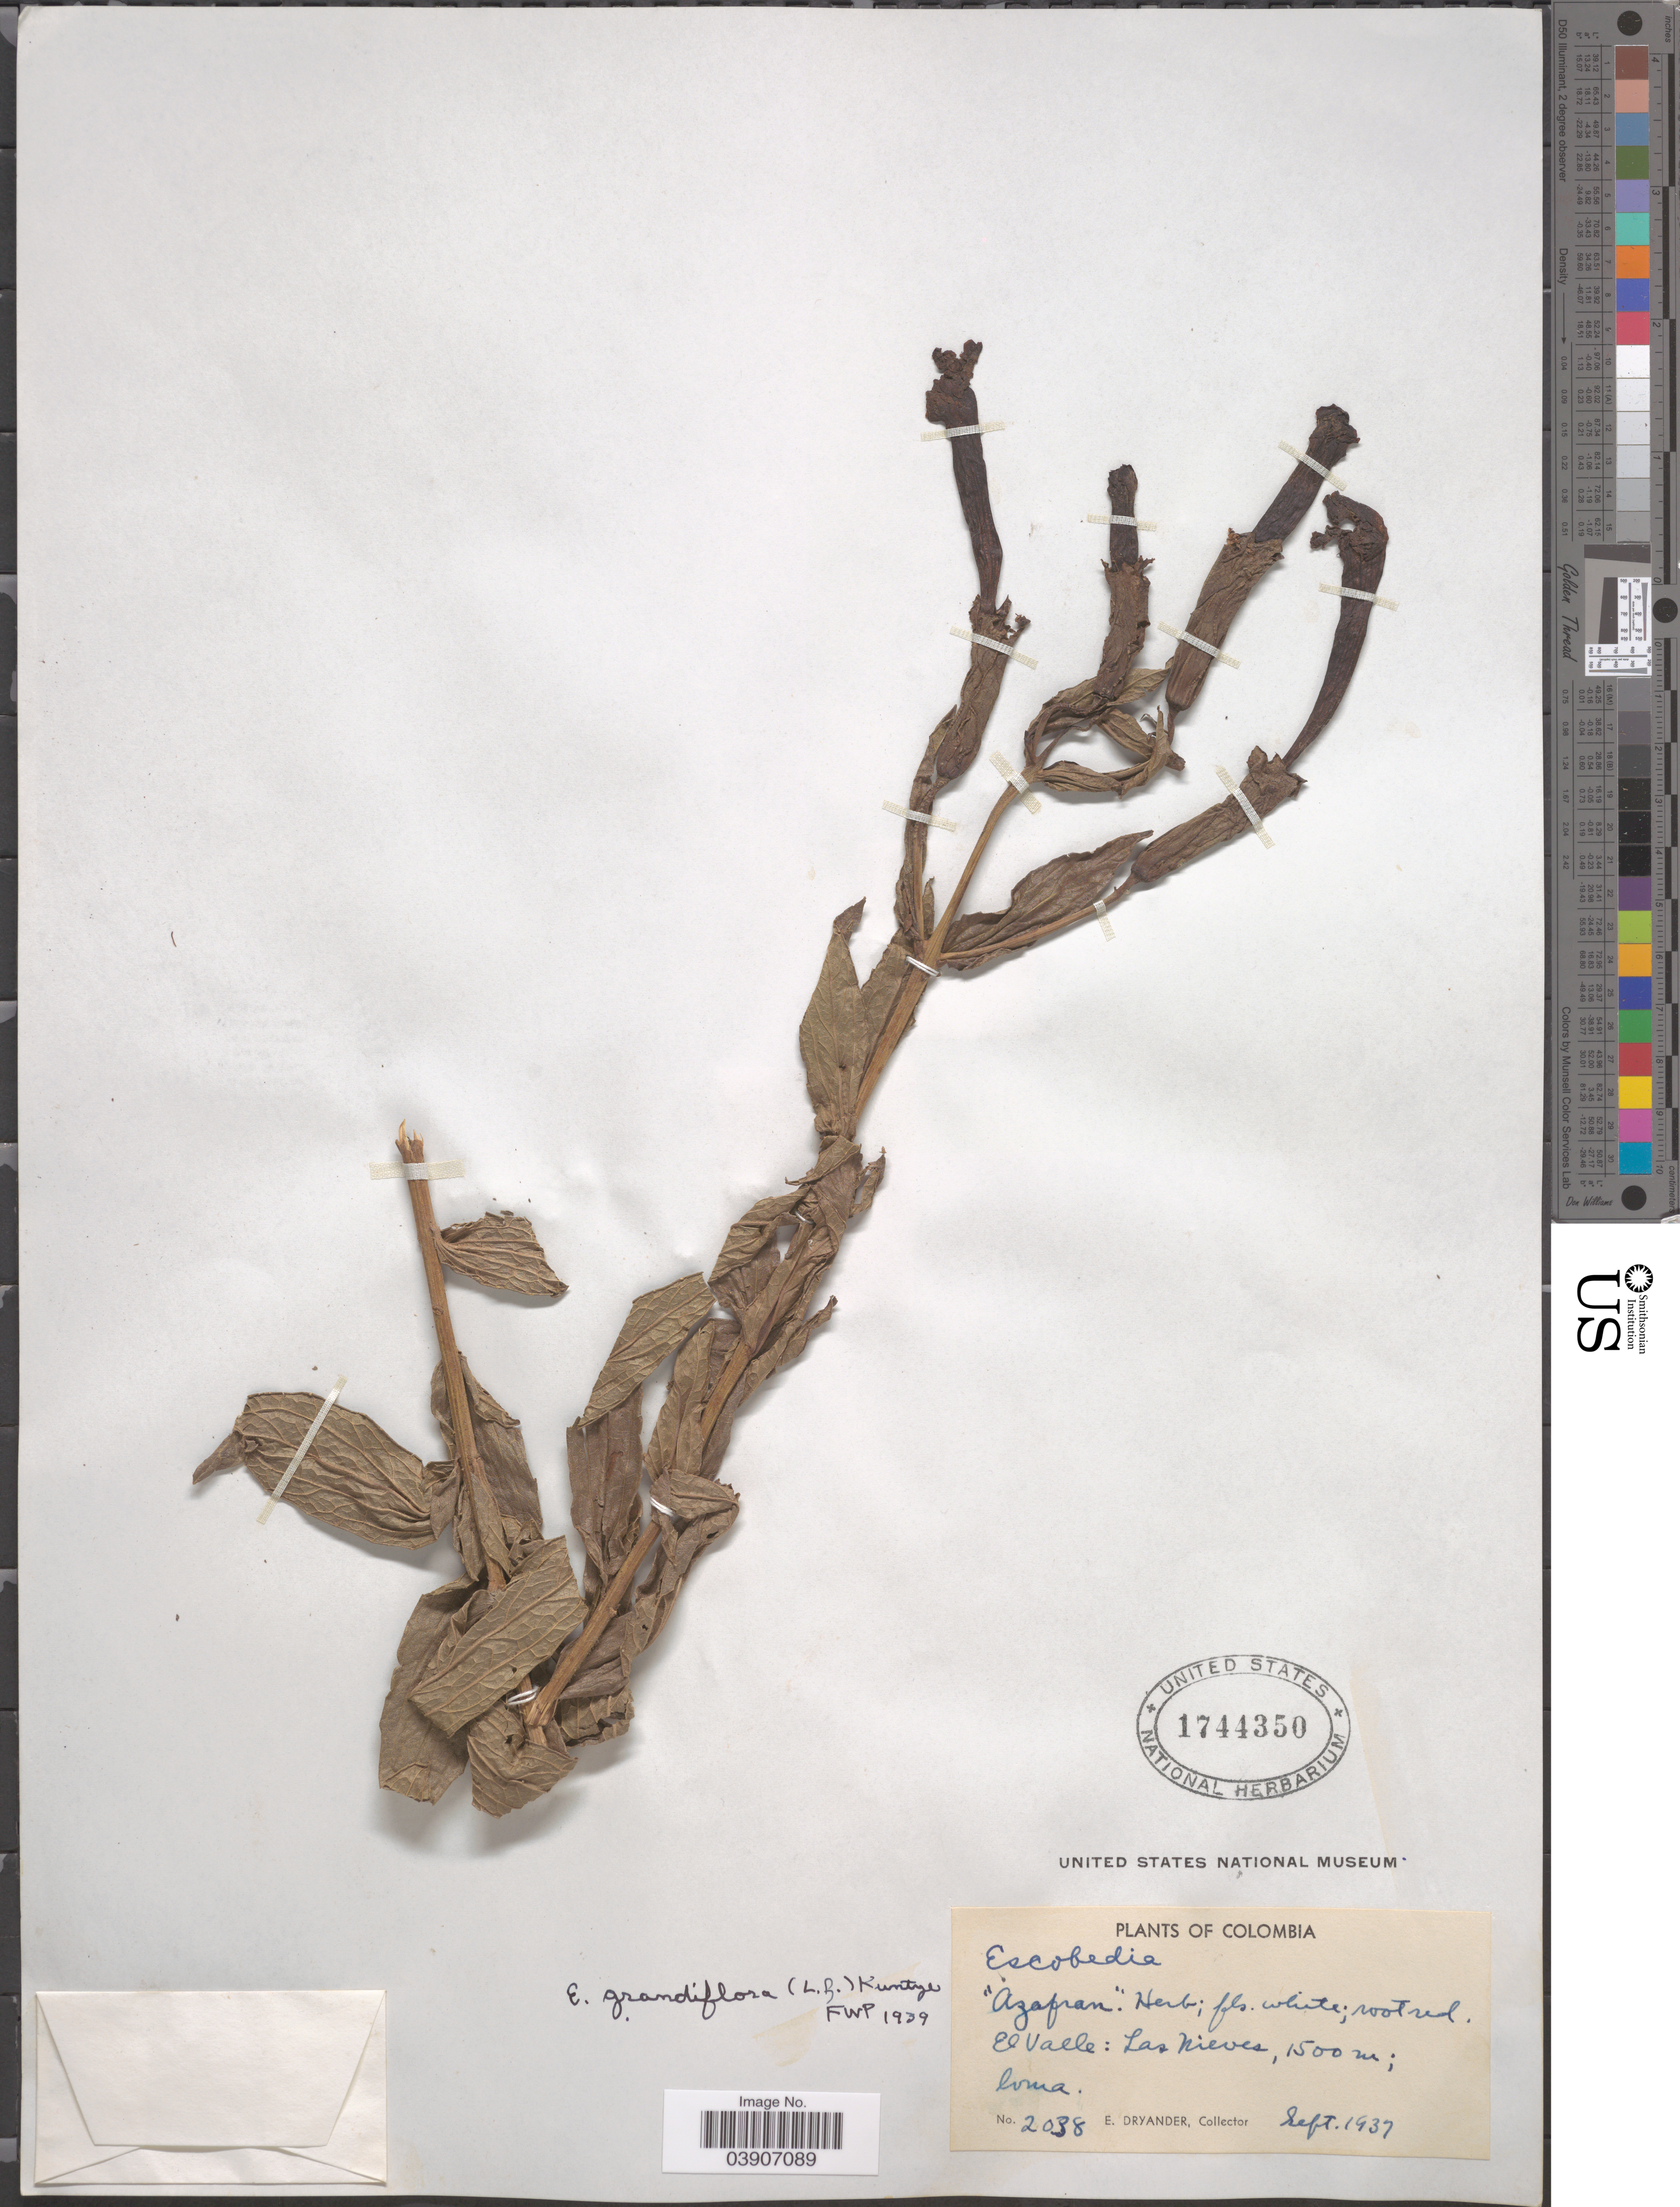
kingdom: Plantae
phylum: Tracheophyta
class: Magnoliopsida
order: Lamiales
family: Orobanchaceae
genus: Escobedia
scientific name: Escobedia grandiflora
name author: (L. f.) Kuntze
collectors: E. Dryander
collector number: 2038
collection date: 1937-09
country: Colombia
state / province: Valle del Cauca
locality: El Valle: Las Nieves.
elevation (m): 1500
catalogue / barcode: US 1744350